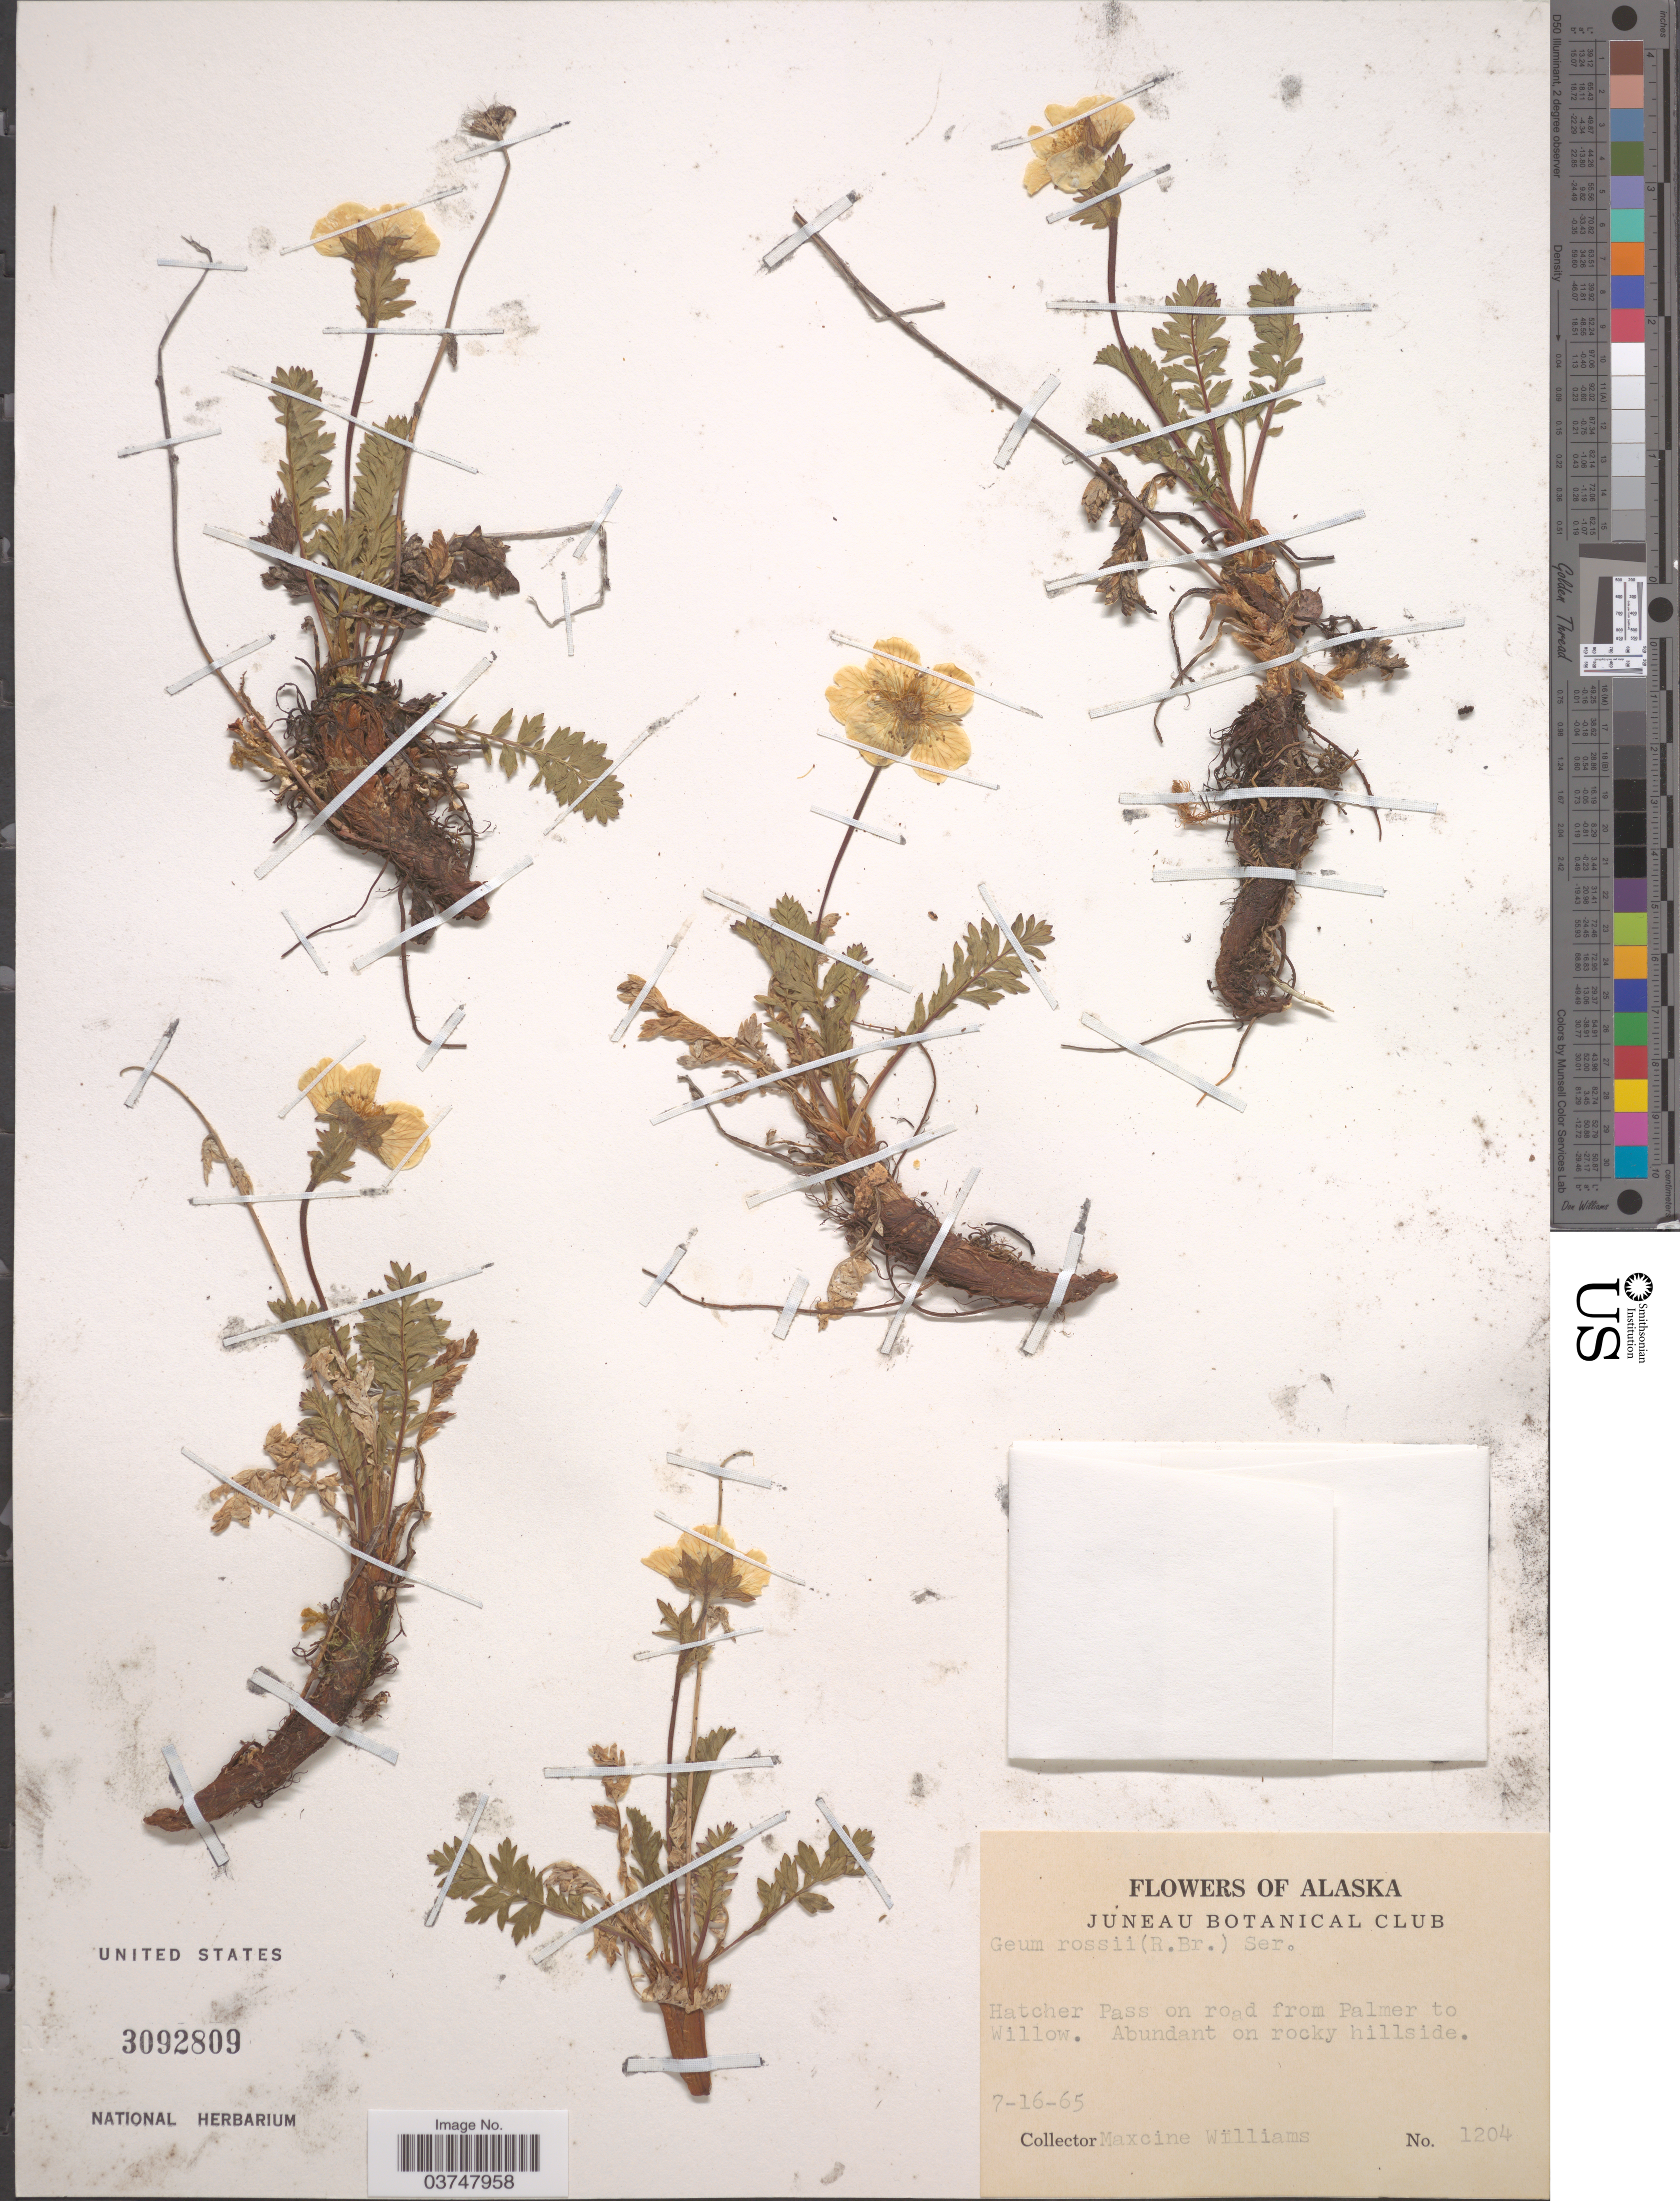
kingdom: Plantae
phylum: Tracheophyta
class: Magnoliopsida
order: Rosales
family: Rosaceae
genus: Geum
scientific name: Geum rossii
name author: (R. Br.) Ser.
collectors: M. Williams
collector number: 1204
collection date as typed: Transcribed d/m/y: 16/7/65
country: United States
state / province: Alaska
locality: Hatcher Pass on road from Palmer to Willow.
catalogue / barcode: US 3092809